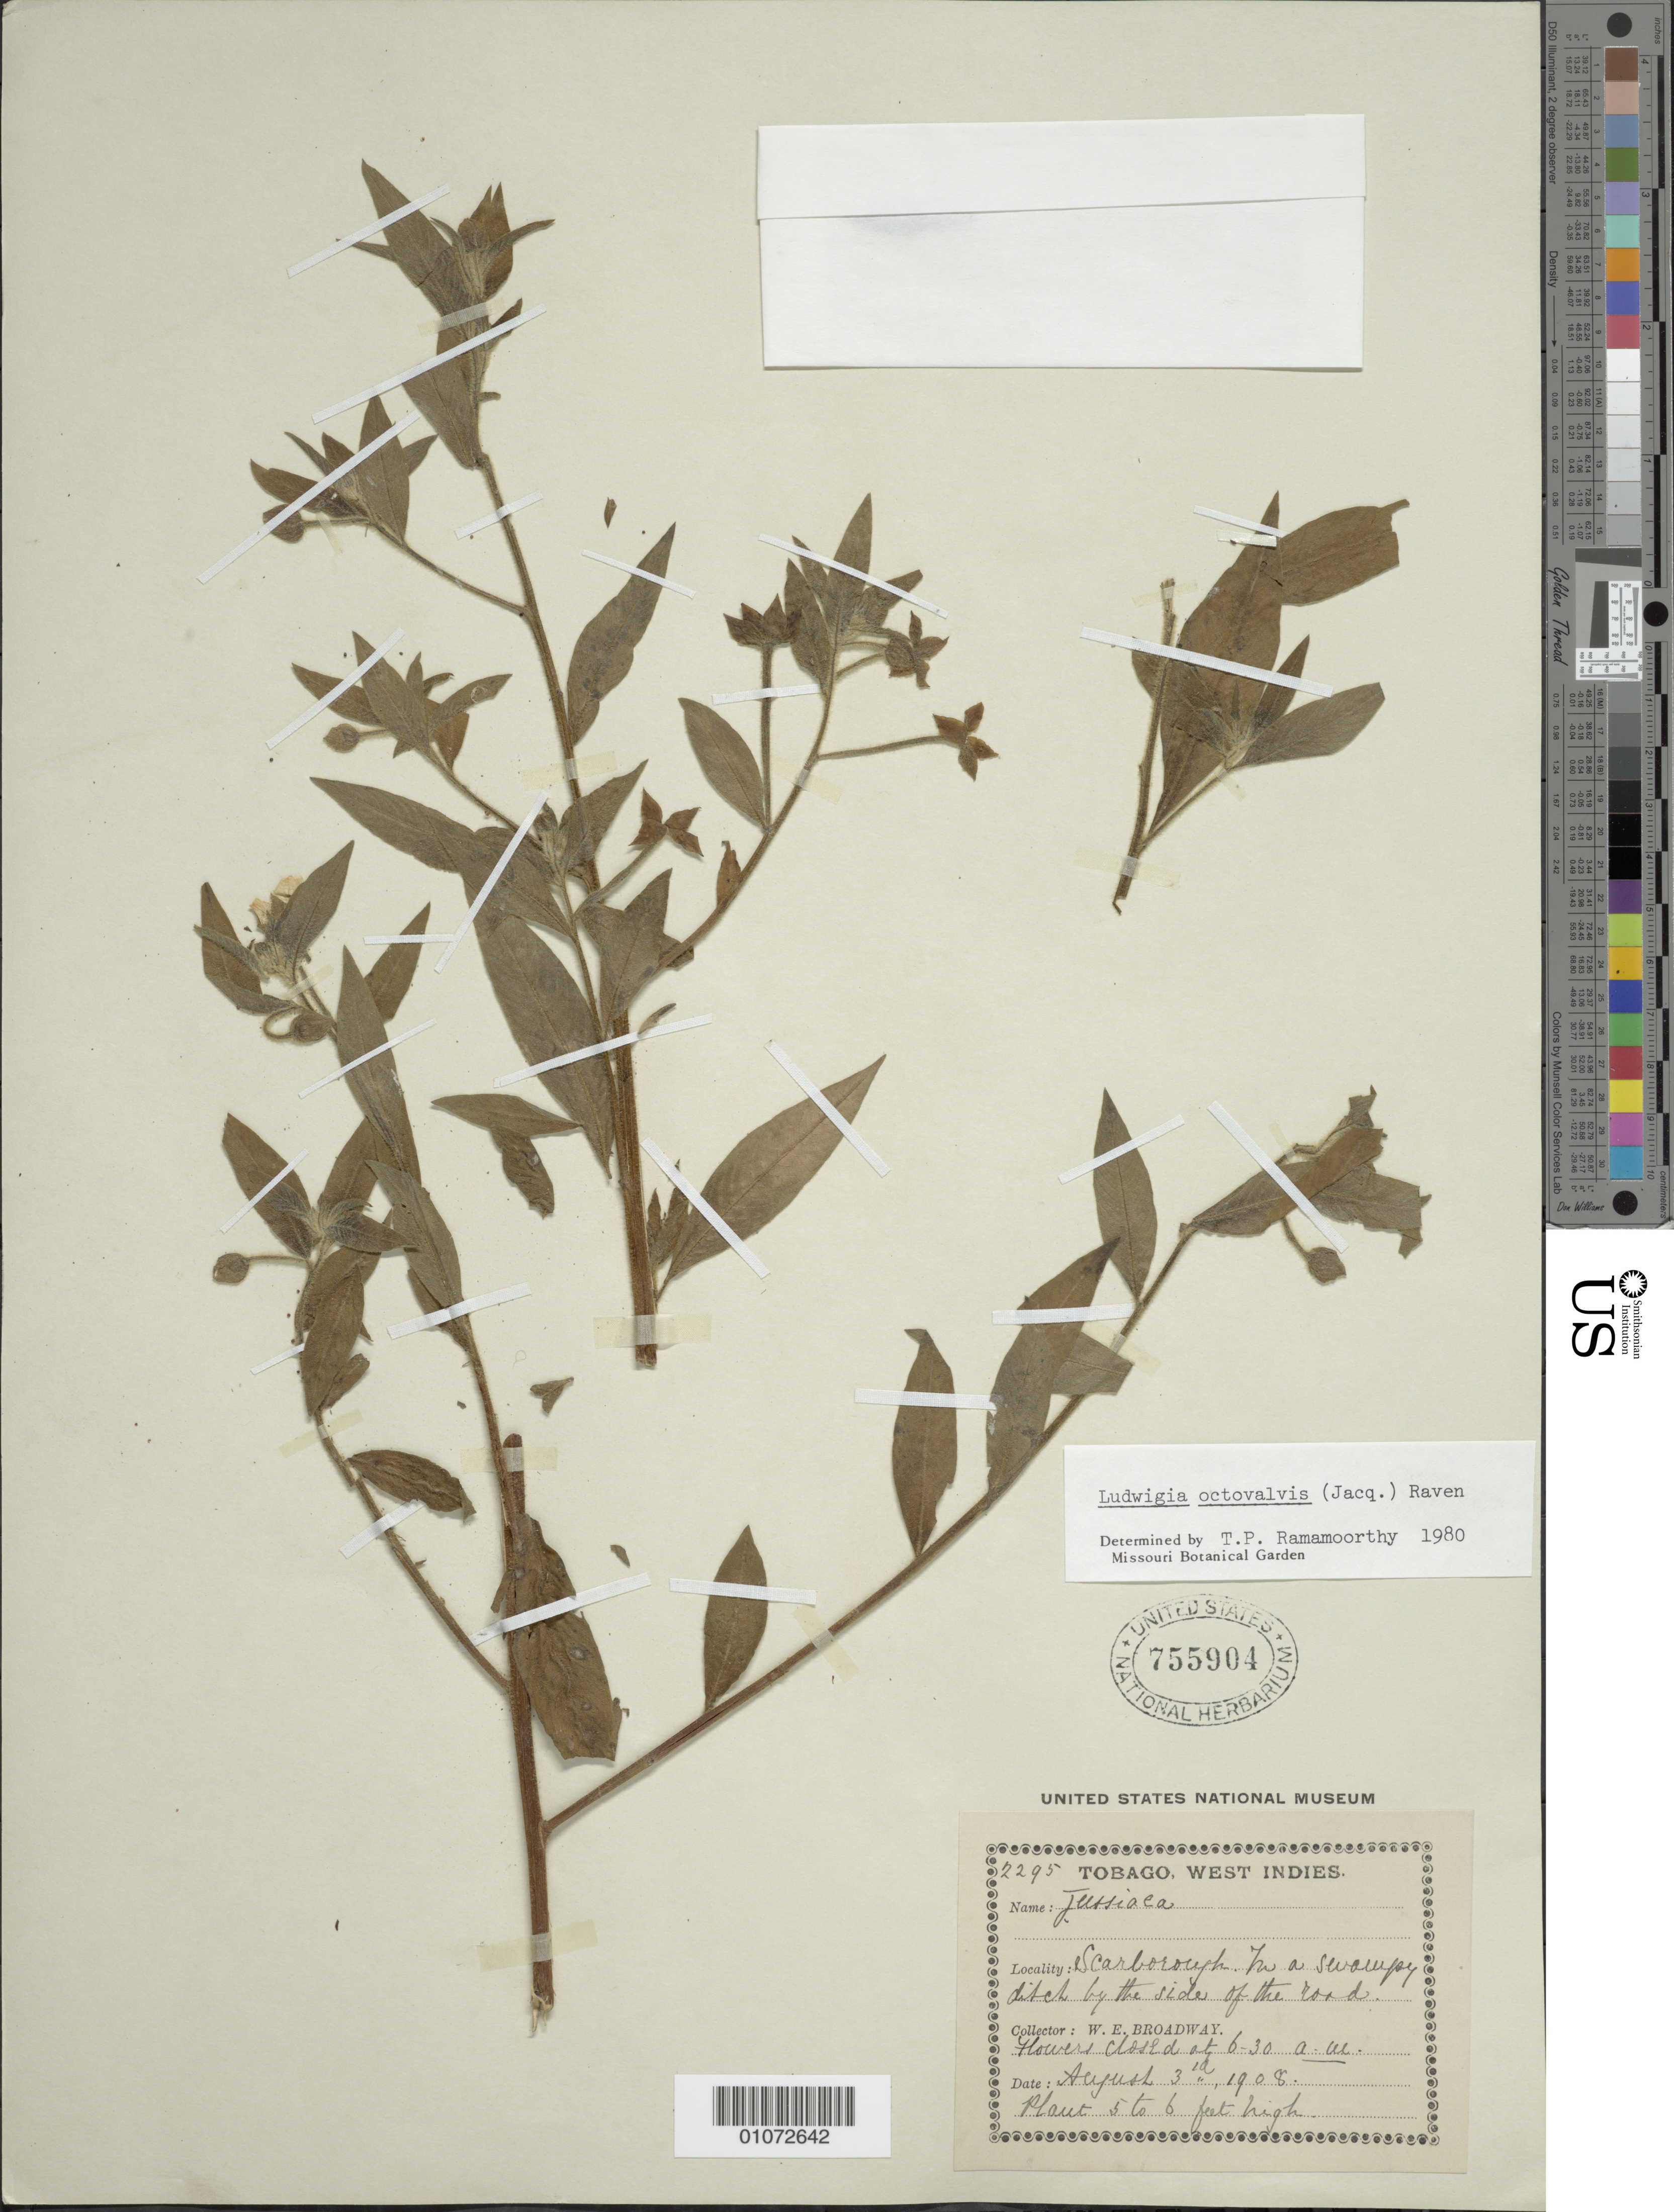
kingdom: Plantae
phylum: Tracheophyta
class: Magnoliopsida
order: Myrtales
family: Onagraceae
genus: Ludwigia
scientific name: Ludwigia octovalvis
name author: (Jacq.) P.H. Raven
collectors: W. E. Broadway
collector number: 2295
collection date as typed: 03 Aug 1908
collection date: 1908-08-03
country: Trinidad and Tobago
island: Tobago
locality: Scarborough, in a swampy ditch by the side of the road.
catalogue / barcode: US 755904